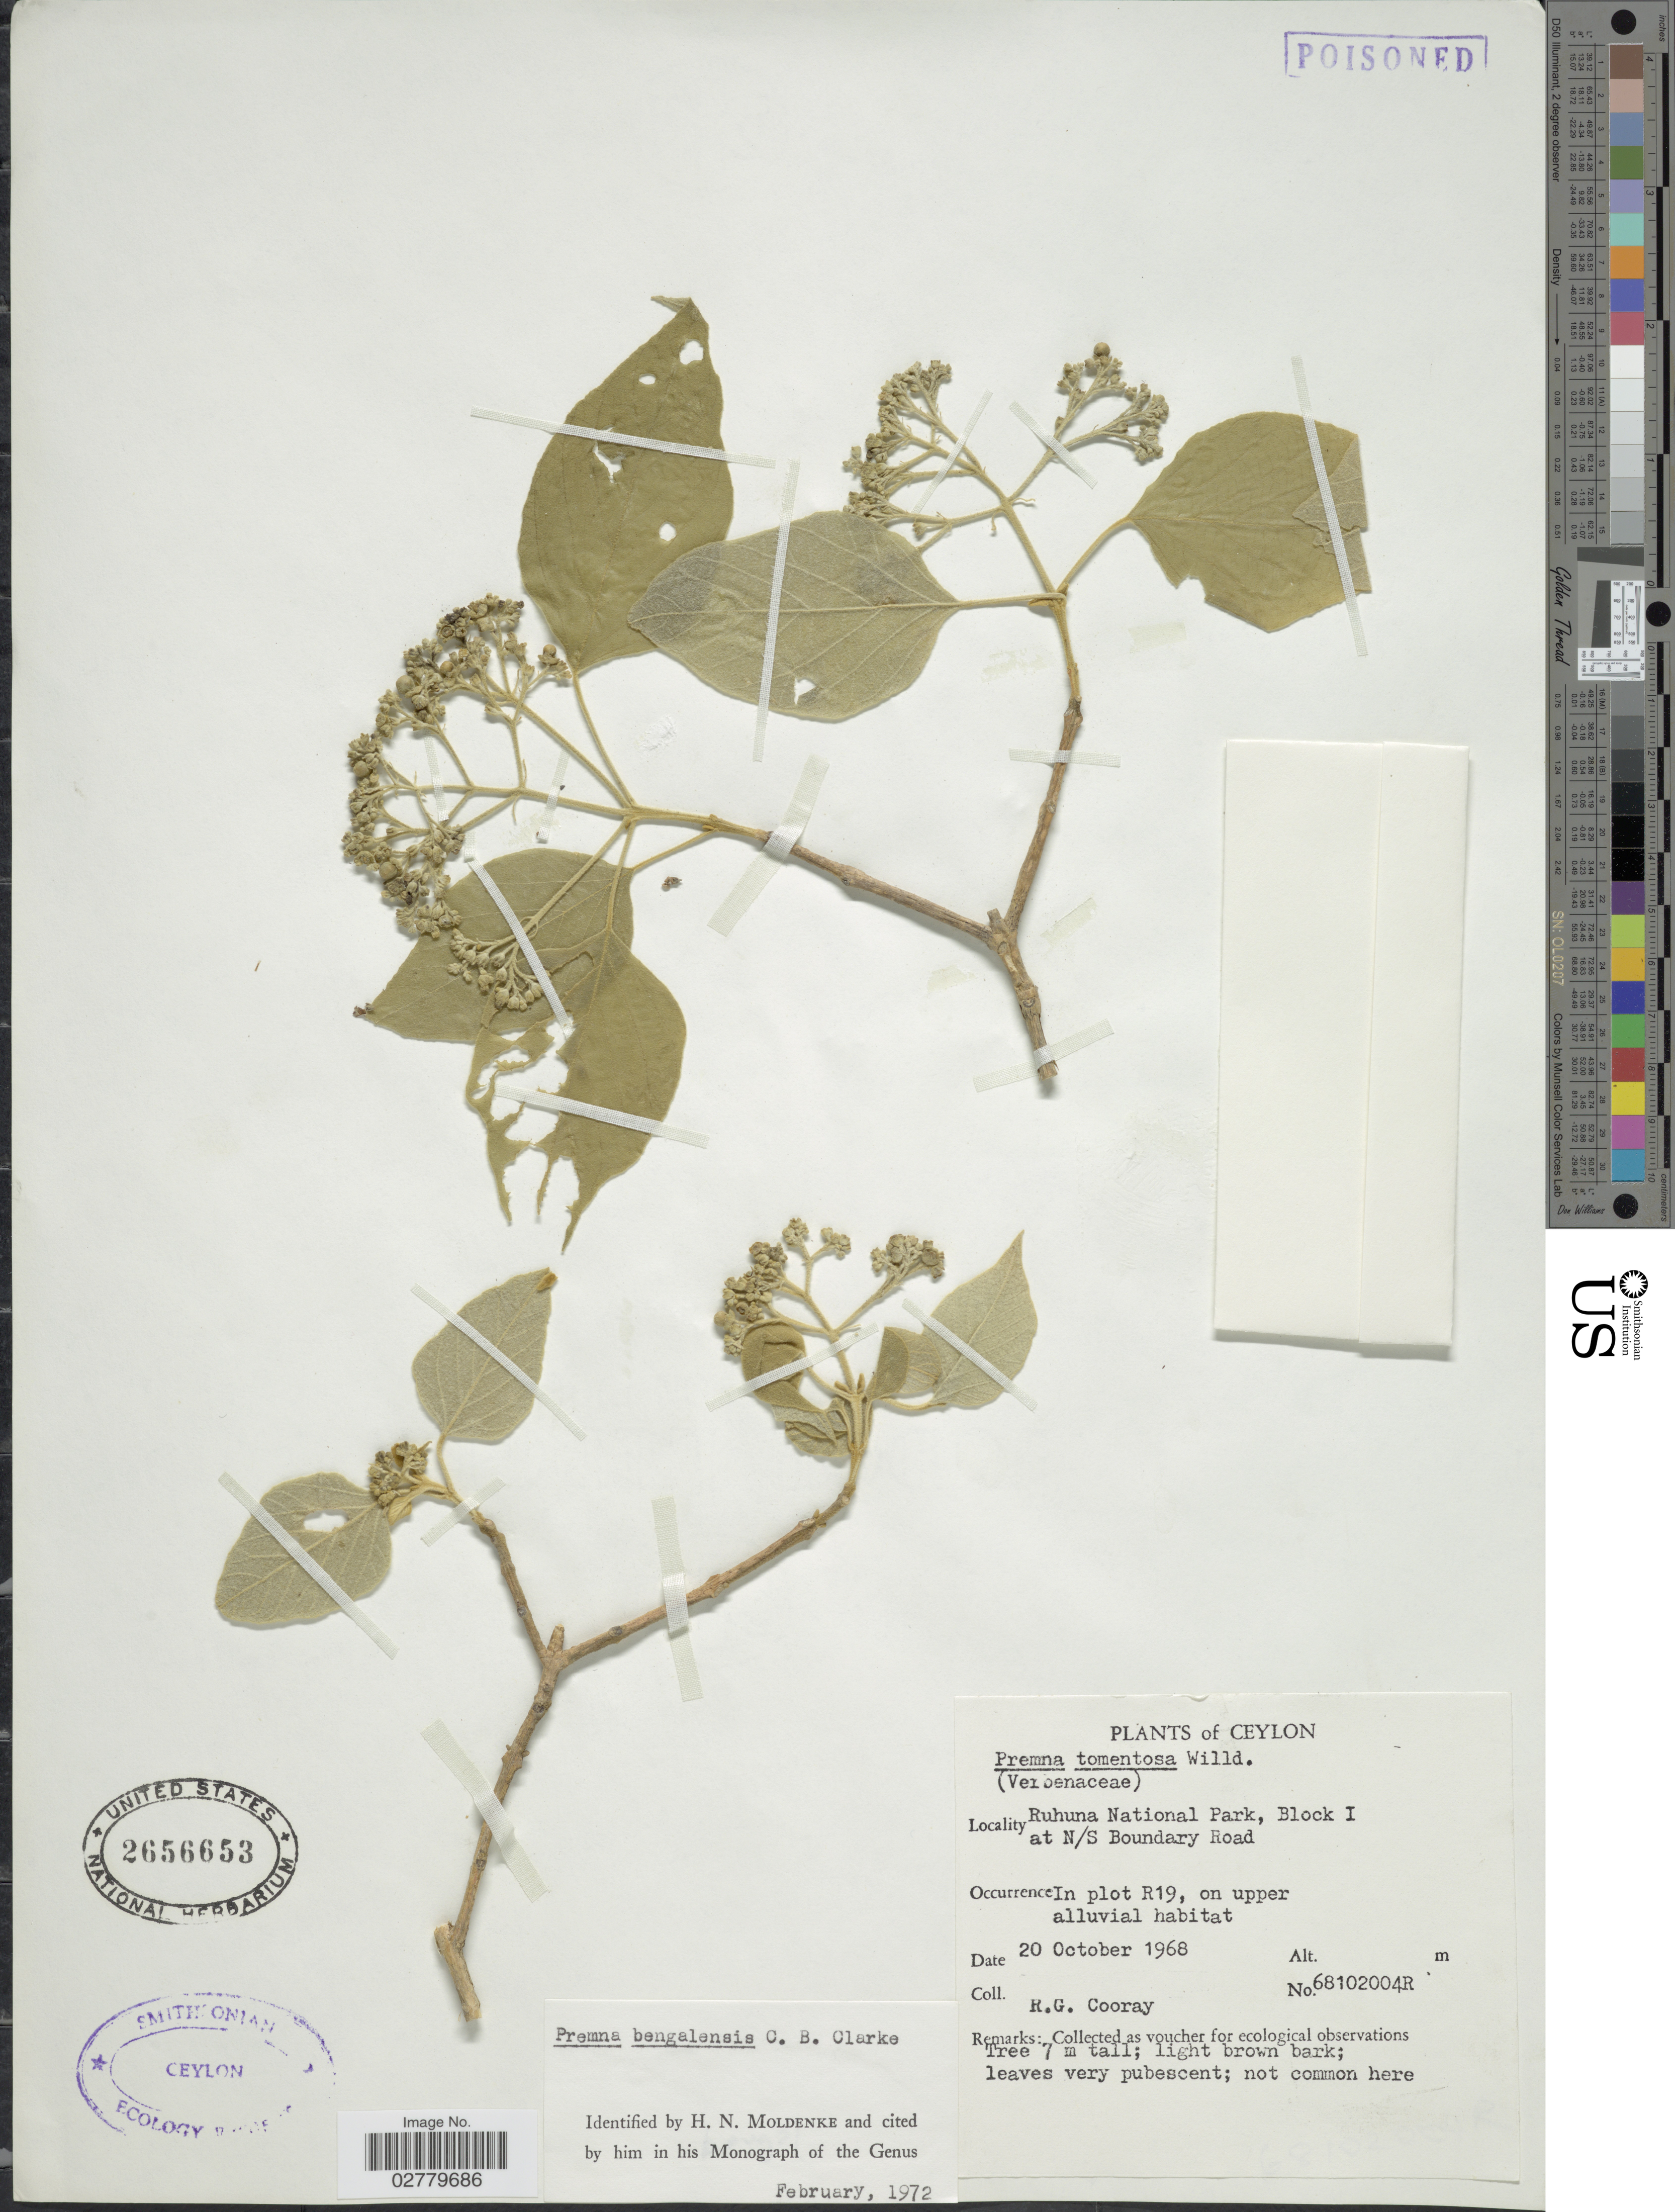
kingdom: Plantae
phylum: Tracheophyta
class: Magnoliopsida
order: Lamiales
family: Lamiaceae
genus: Premna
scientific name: Premna bengalensis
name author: C.B. Clarke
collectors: R. Cooray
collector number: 68102004R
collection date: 1968-10-20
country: Sri Lanka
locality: Ceylon. Ruhuna National Park, Block I at N/S Boundary Road. In plot R19, on upper alluvial habitat.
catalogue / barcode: US 2656653